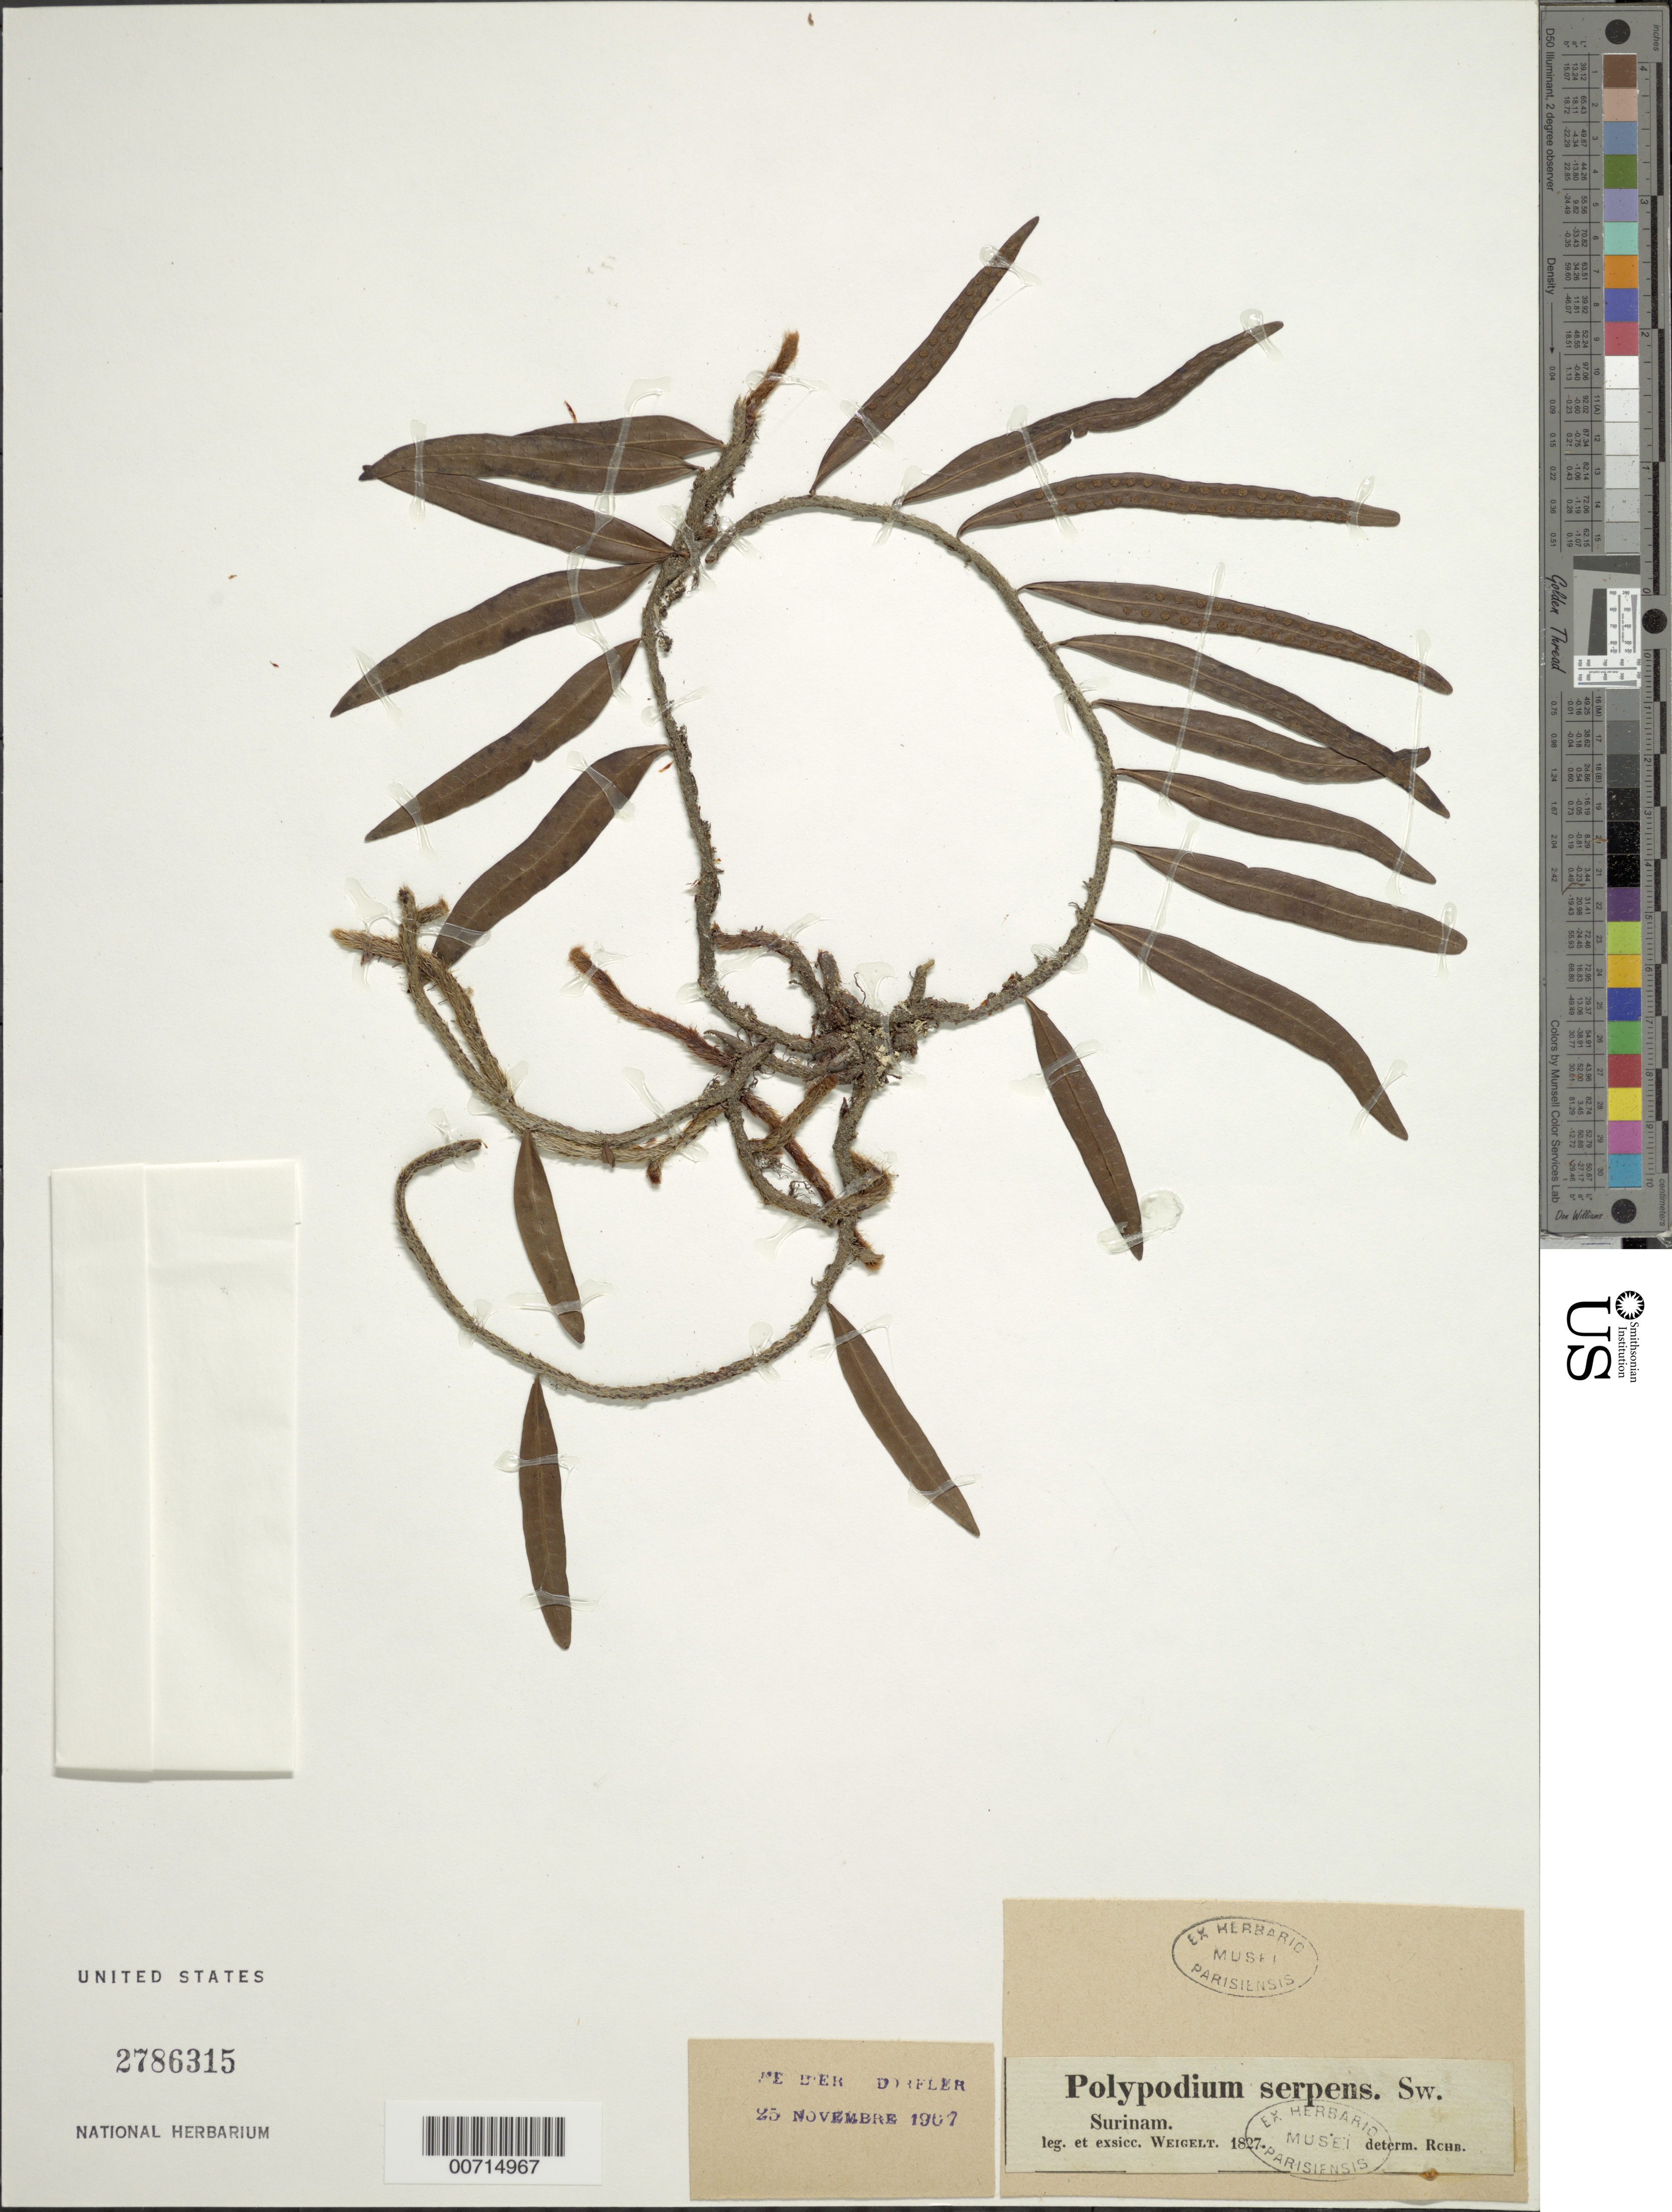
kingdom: Plantae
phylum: Tracheophyta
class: Polypodiopsida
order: Polypodiales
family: Polypodiaceae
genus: Microgramma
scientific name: Microgramma lycopodioides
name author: (L.) Copel.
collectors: C. Weigelt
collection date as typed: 1827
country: Suriname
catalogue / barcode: US 2786315